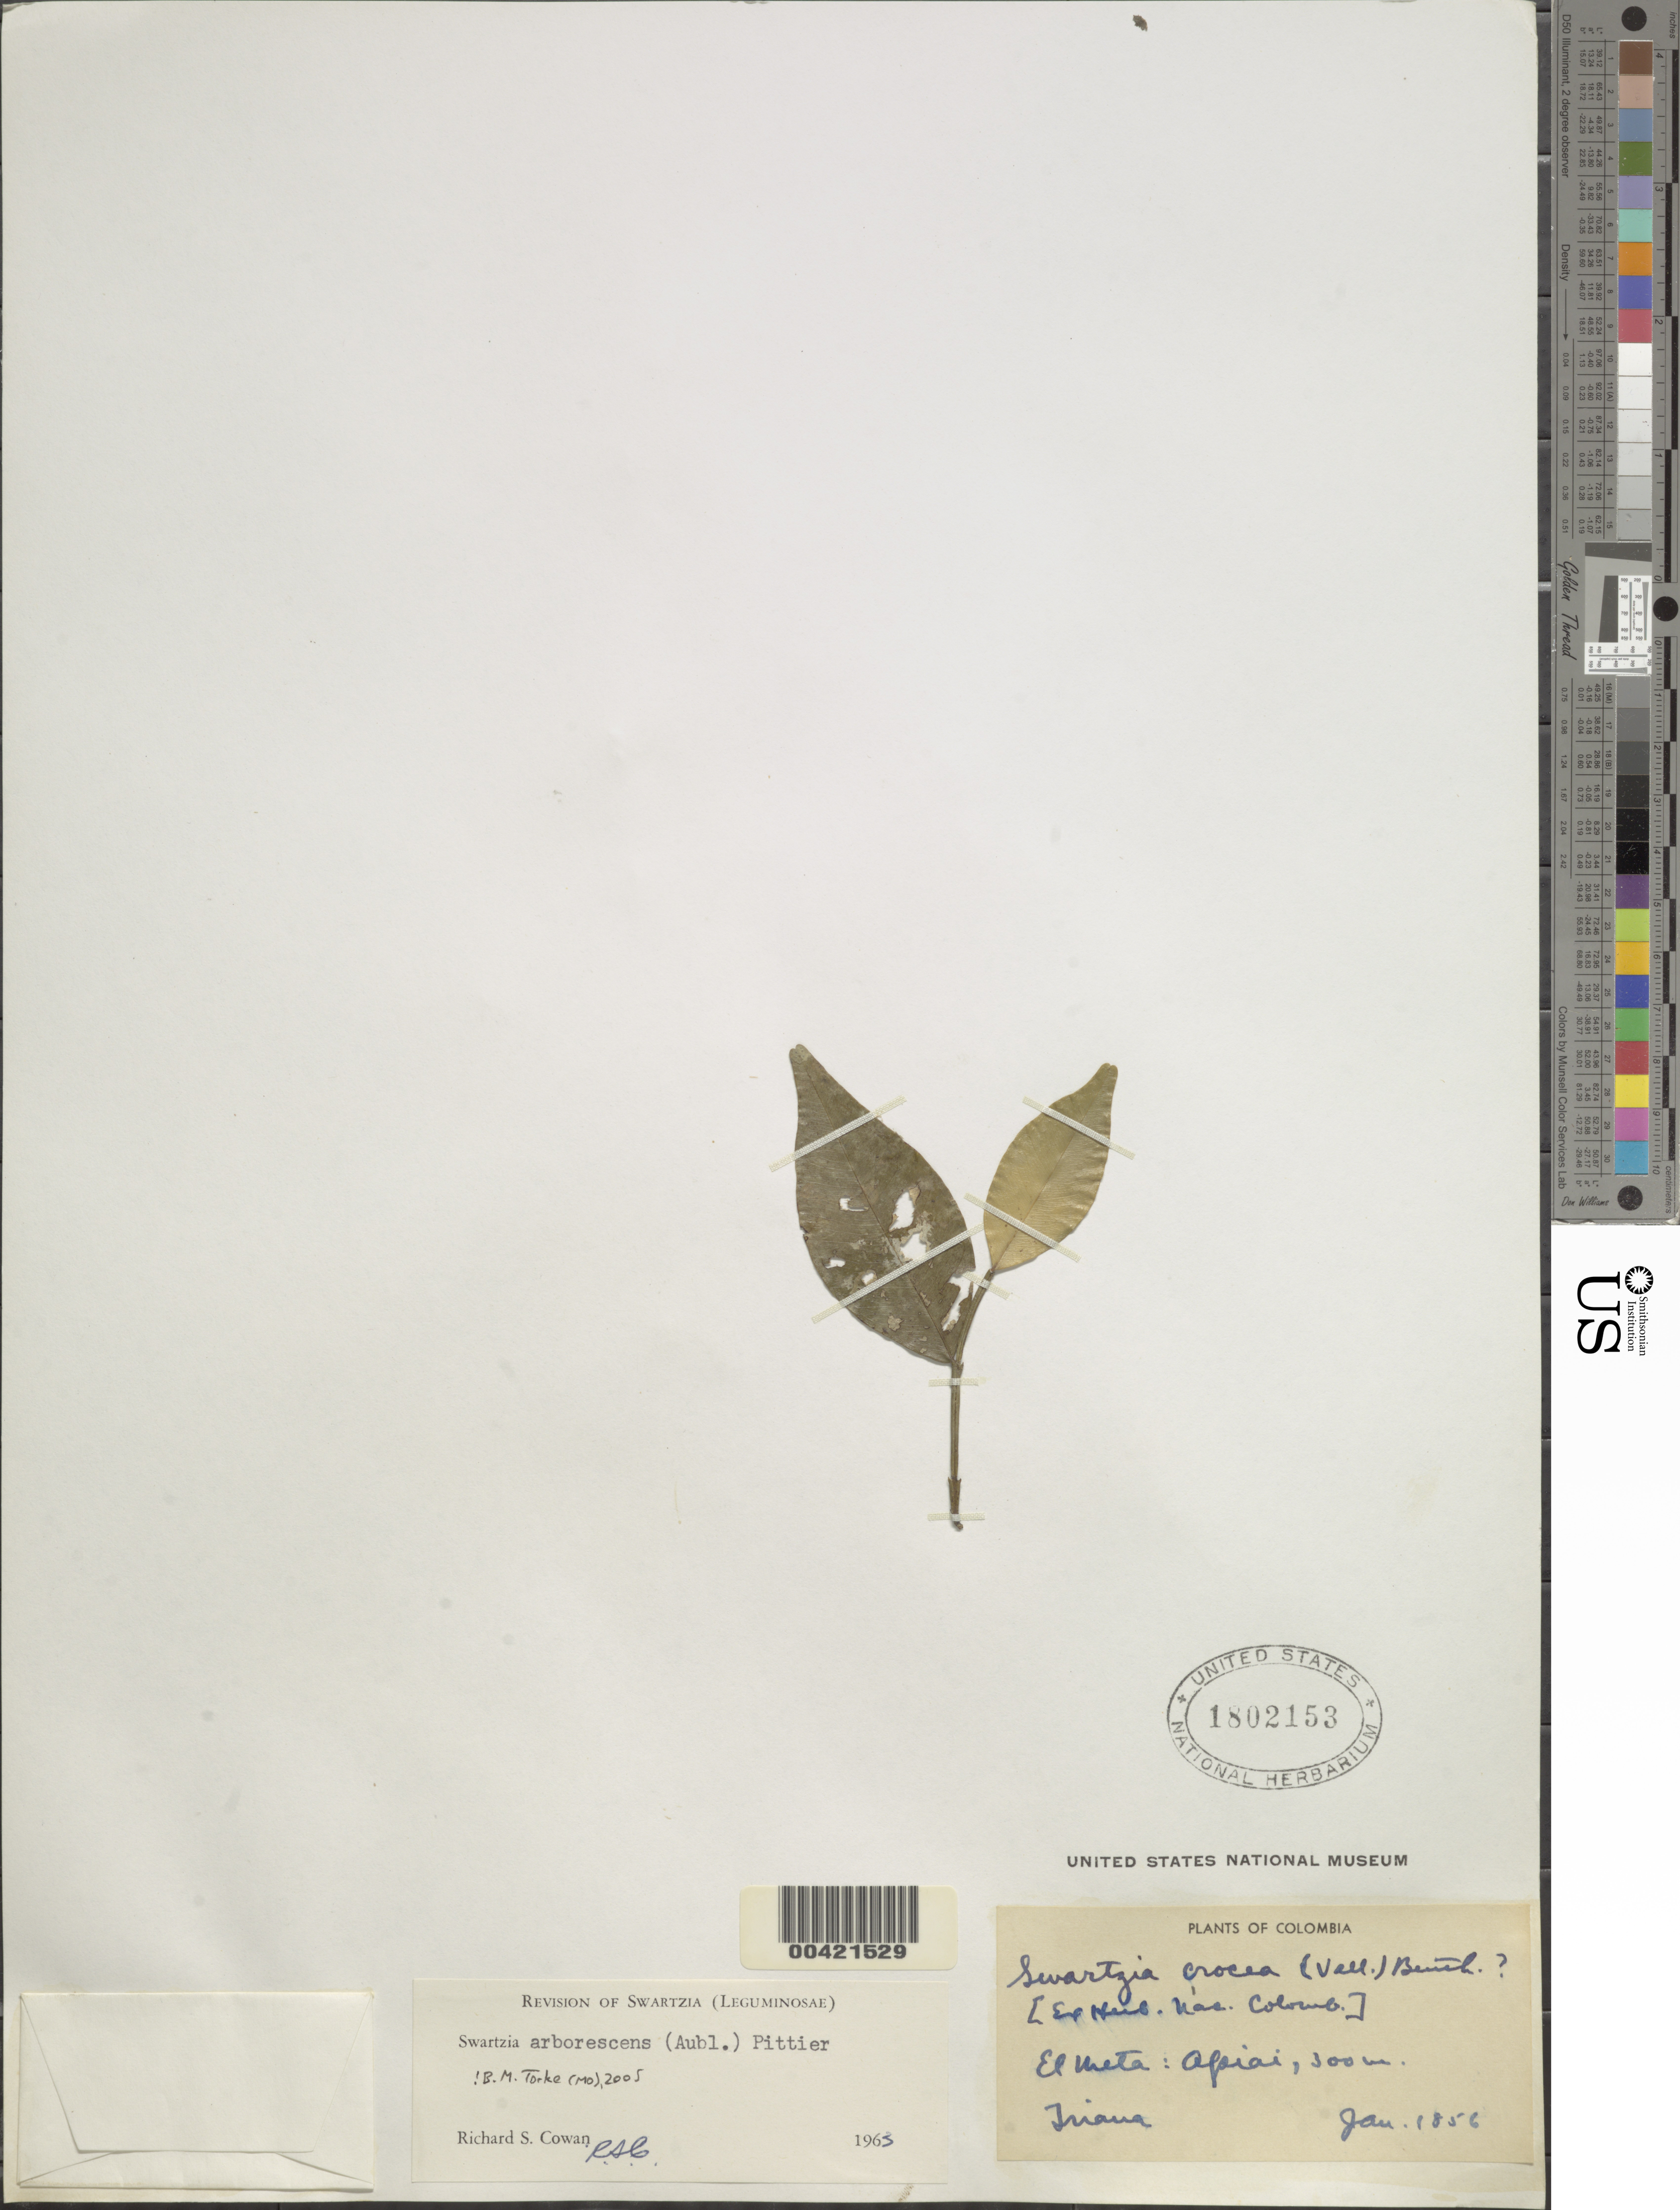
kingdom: Plantae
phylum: Tracheophyta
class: Magnoliopsida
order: Fabales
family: Fabaceae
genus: Swartzia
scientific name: Swartzia arborescens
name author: (Aubl.) Pittier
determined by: Cowan, R. S.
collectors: J. J. Triana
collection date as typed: Jan 1856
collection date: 1856-01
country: Colombia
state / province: Meta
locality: Apiai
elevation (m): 300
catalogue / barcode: US 1802153